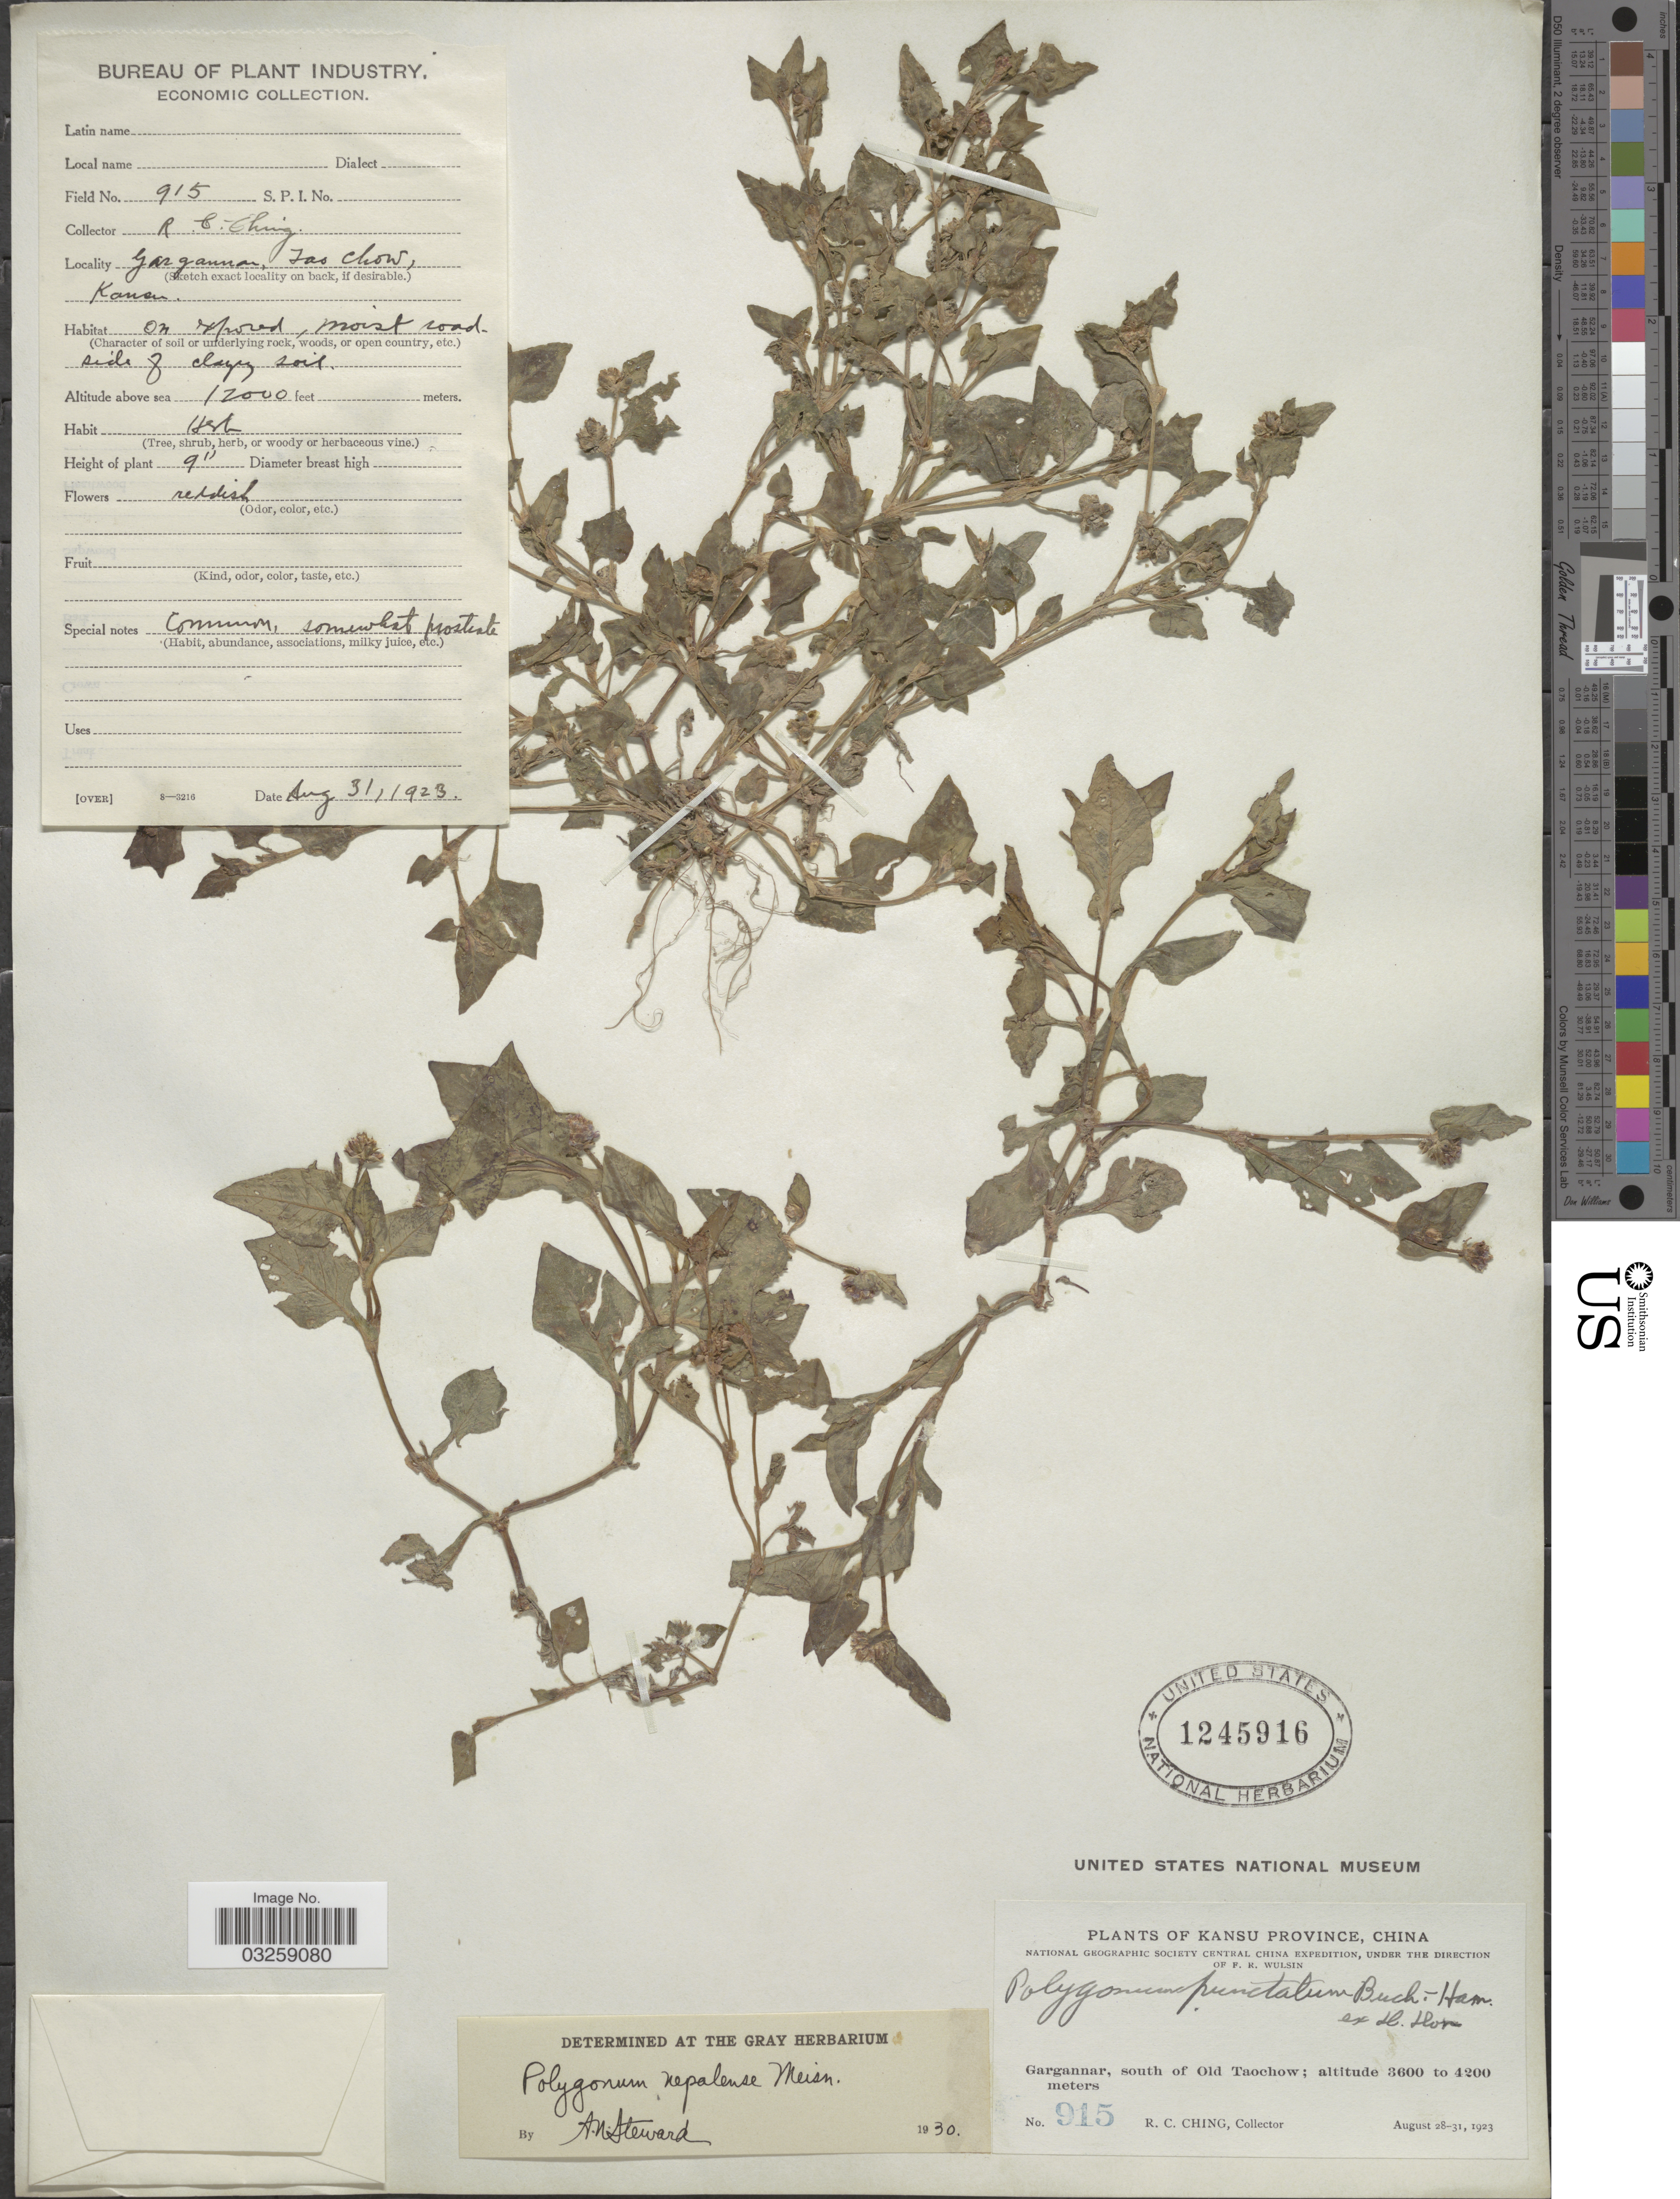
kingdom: Plantae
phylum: Tracheophyta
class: Magnoliopsida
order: Caryophyllales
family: Polygonaceae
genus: Polygonum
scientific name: Polygonum nepalense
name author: Meisn.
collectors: R. C. Ching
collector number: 915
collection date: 1923-08-31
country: China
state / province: Gansu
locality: Kansu Province. Gargannar, south of Old Taochow.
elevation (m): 3658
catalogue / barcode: US 1245916